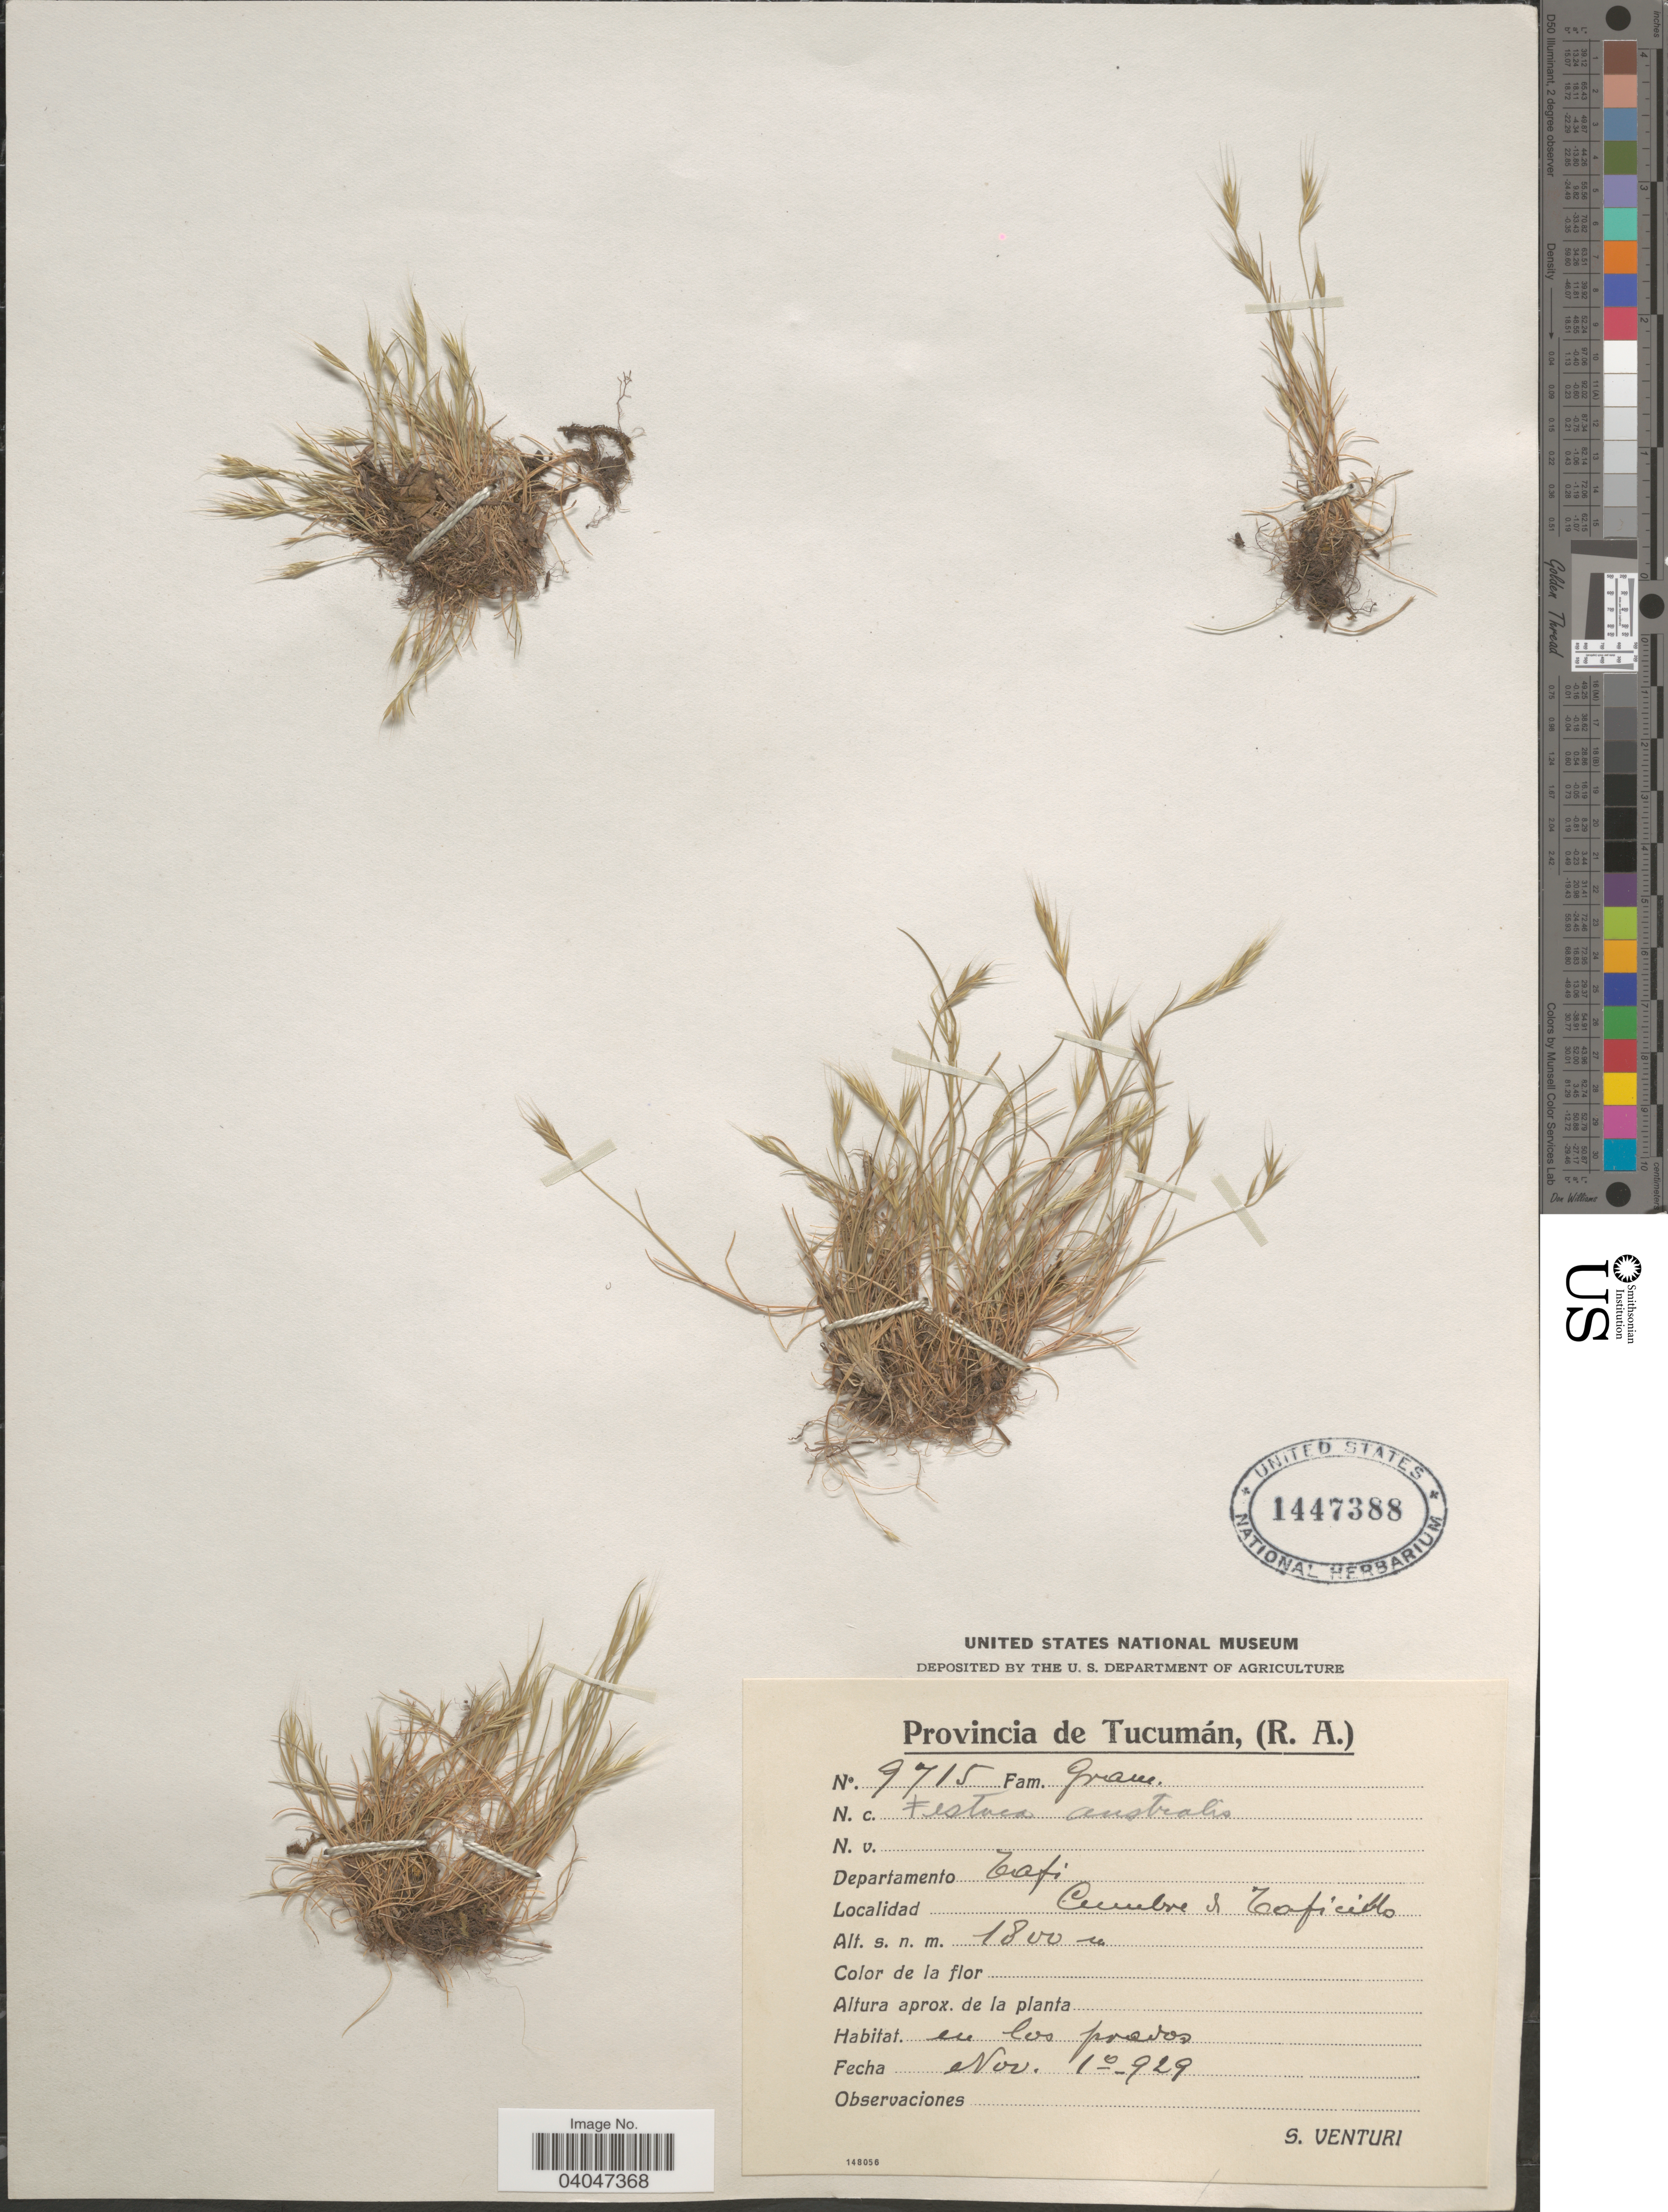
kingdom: Plantae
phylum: Tracheophyta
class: Liliopsida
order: Poales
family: Poaceae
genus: Festuca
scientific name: Festuca australis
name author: Nees ex Steud.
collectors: S. Venturi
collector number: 9715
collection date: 1929-11-10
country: Argentina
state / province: Tucuman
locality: Departamento Tafi. Cumbre de Taficillo.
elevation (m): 1800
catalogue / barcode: US 1447388